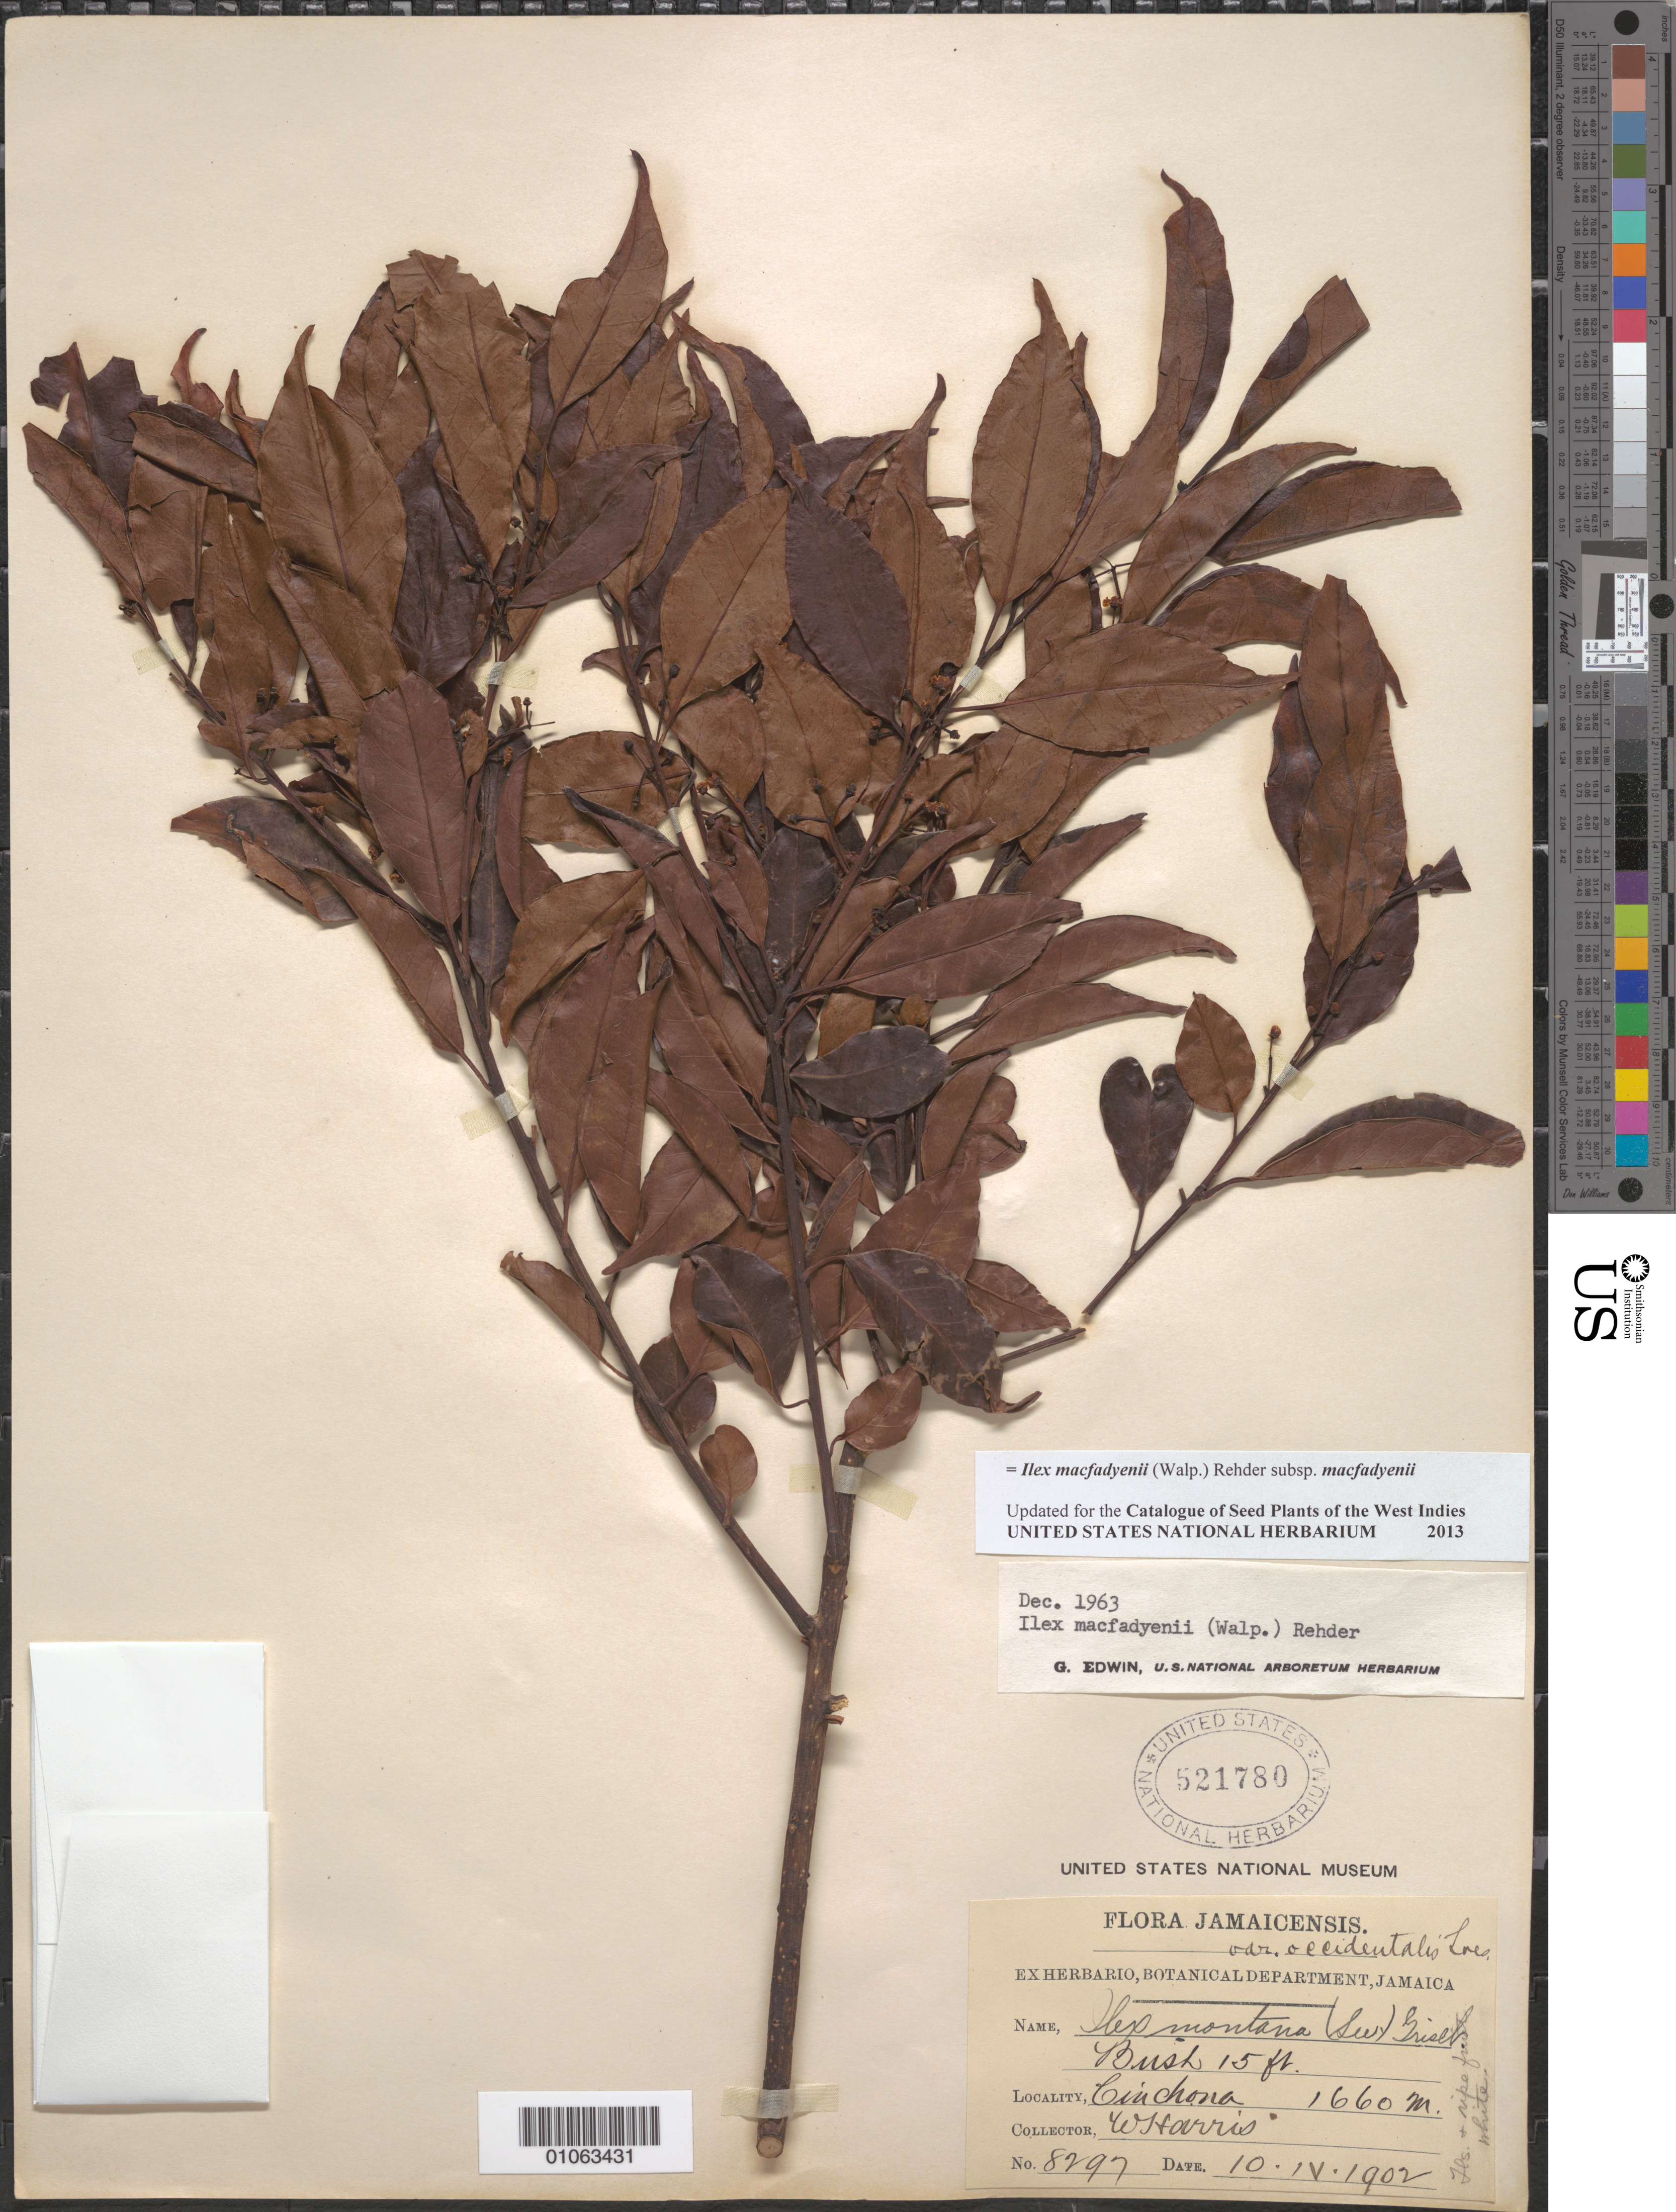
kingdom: Plantae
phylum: Tracheophyta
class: Magnoliopsida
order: Aquifoliales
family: Aquifoliaceae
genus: Ilex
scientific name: Ilex macfadyenii subsp. macfadyenii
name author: (Walp.) Rehder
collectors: W. Harris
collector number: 8297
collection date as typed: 10 Apr 1902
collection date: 1902-04-10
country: Jamaica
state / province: Saint Andrew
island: Jamaica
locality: Cinchona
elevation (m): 1660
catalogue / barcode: US 521780